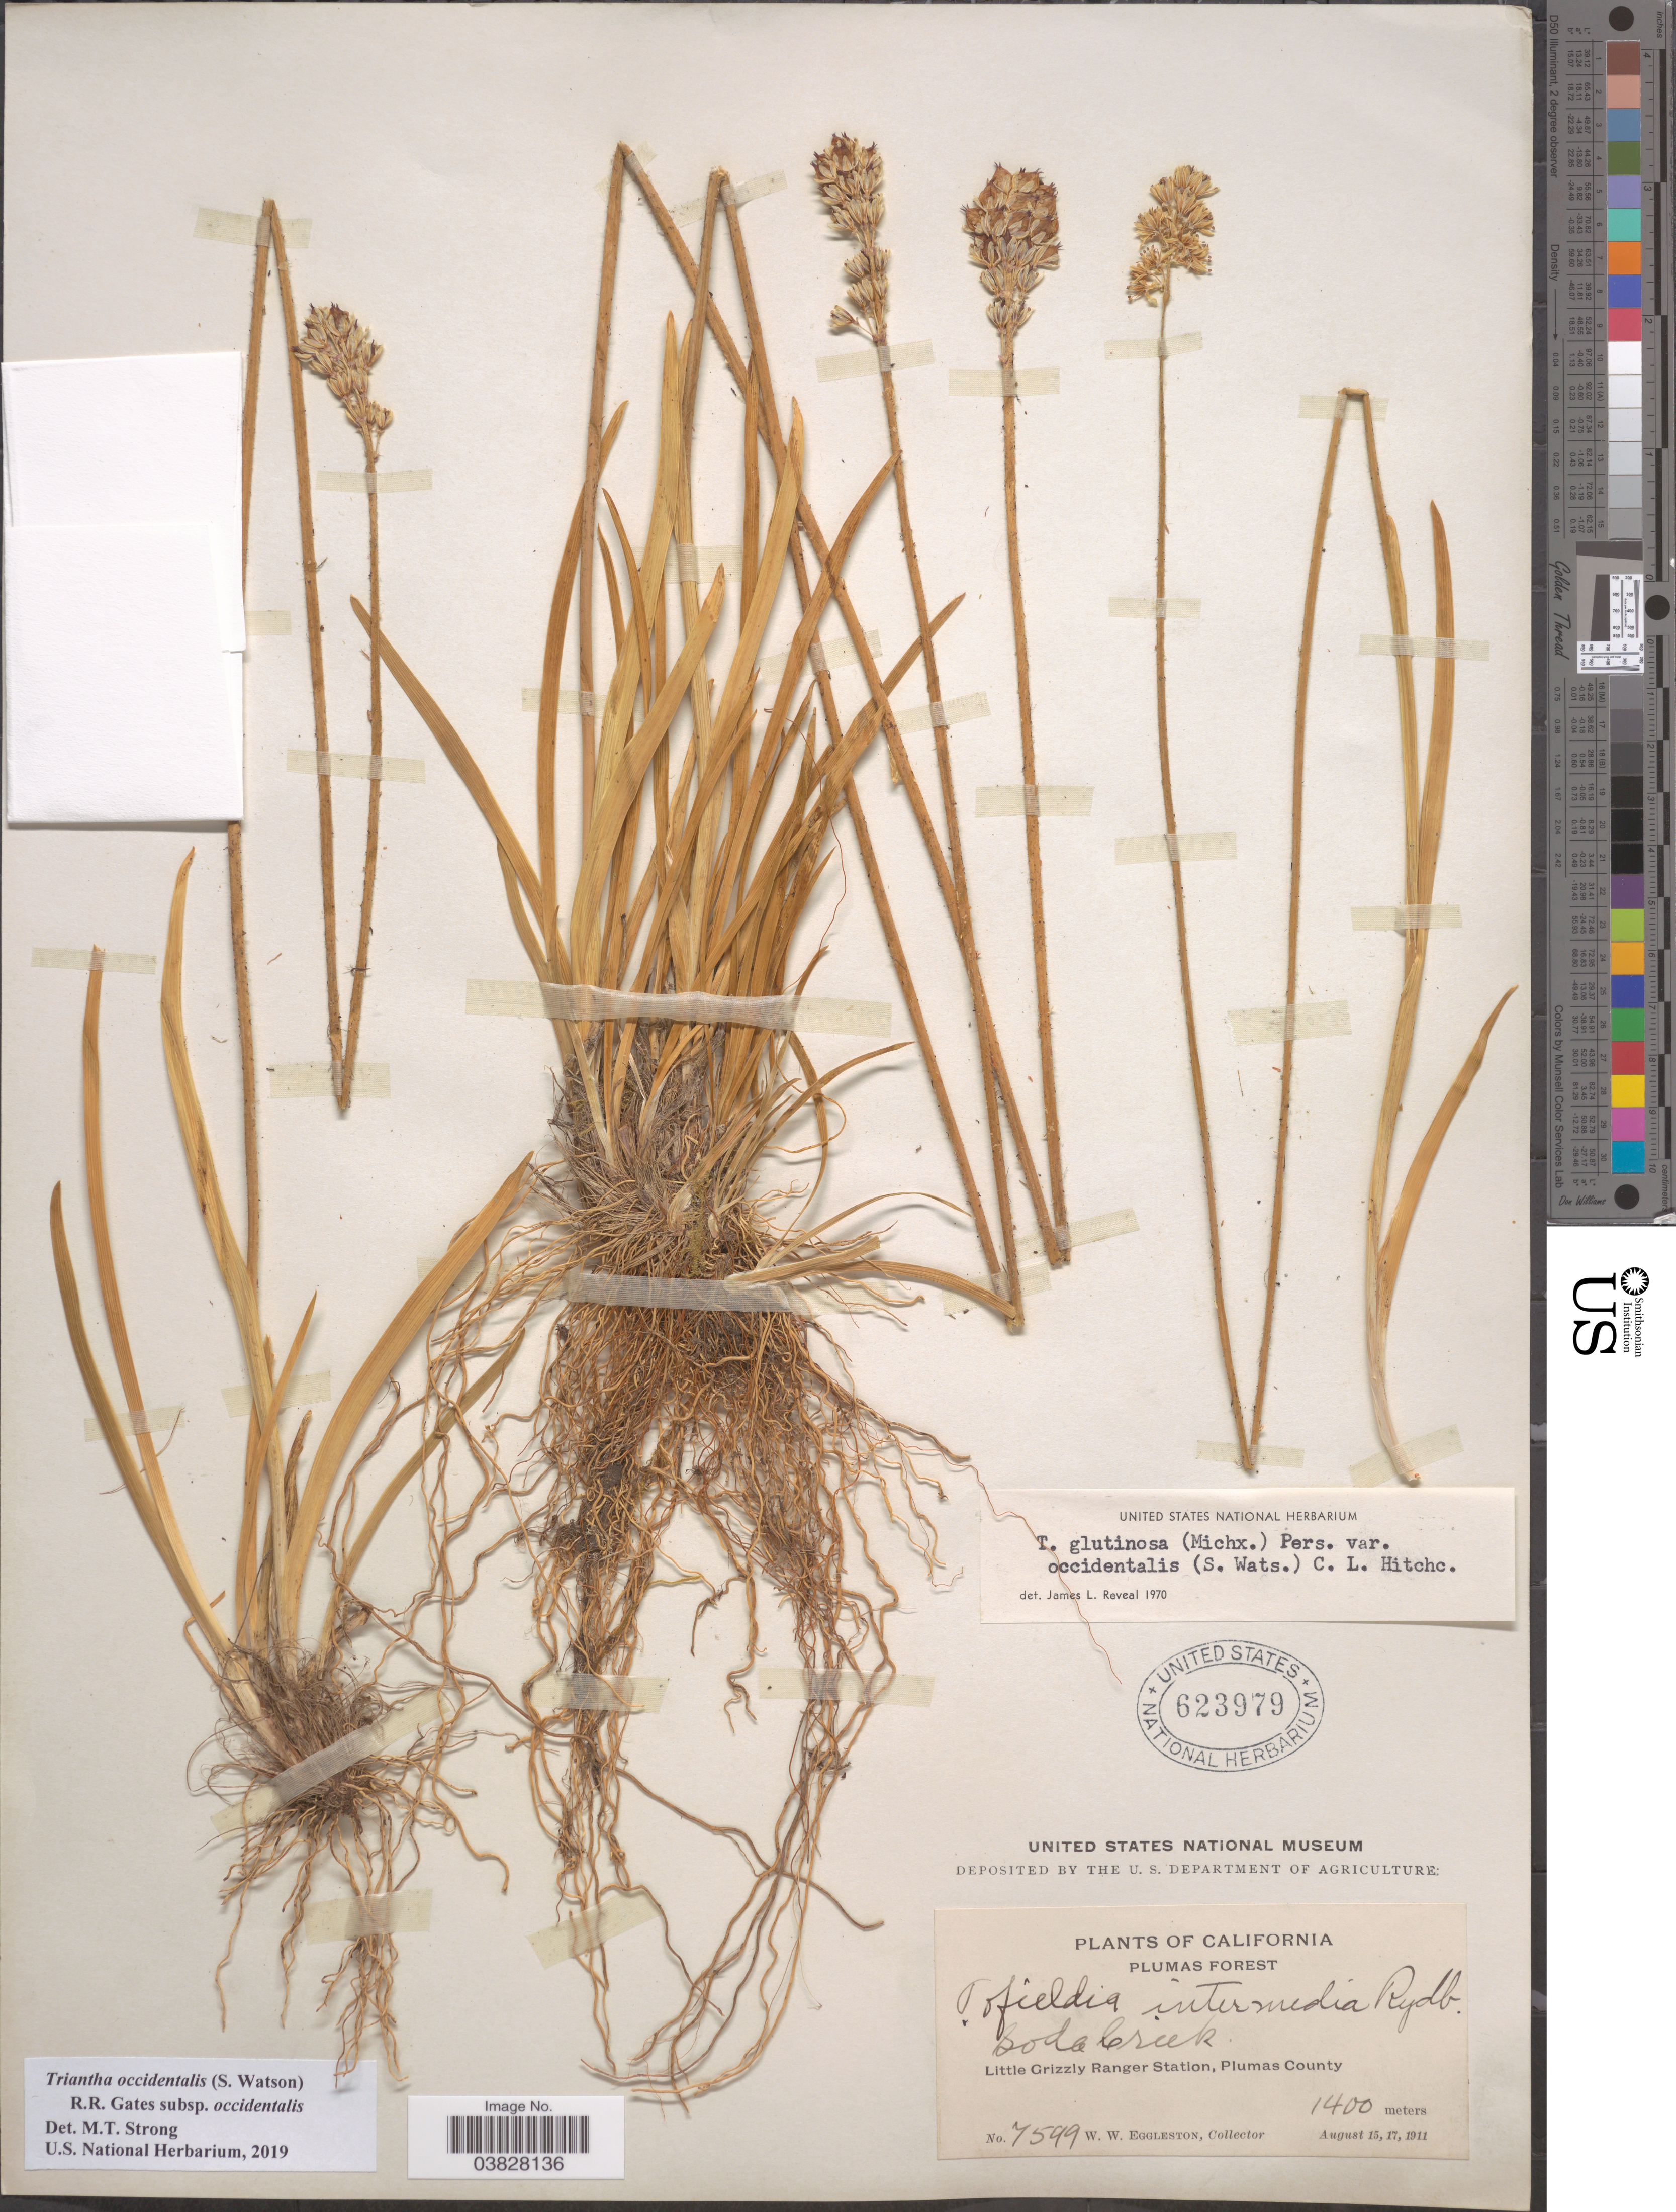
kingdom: Plantae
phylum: Tracheophyta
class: Liliopsida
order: Alismatales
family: Tofieldiaceae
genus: Triantha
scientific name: Triantha occidentalis subsp. occidentalis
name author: (S. Watson) R.R. Gates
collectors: W. W. Eggleston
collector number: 7599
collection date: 1911-08-15/1911-08-17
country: United States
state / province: California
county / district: Plumas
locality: Plumas Forest. Soda Creek. Little Grizzly Ranger Station, Plumas County.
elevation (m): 1400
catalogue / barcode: US 623979